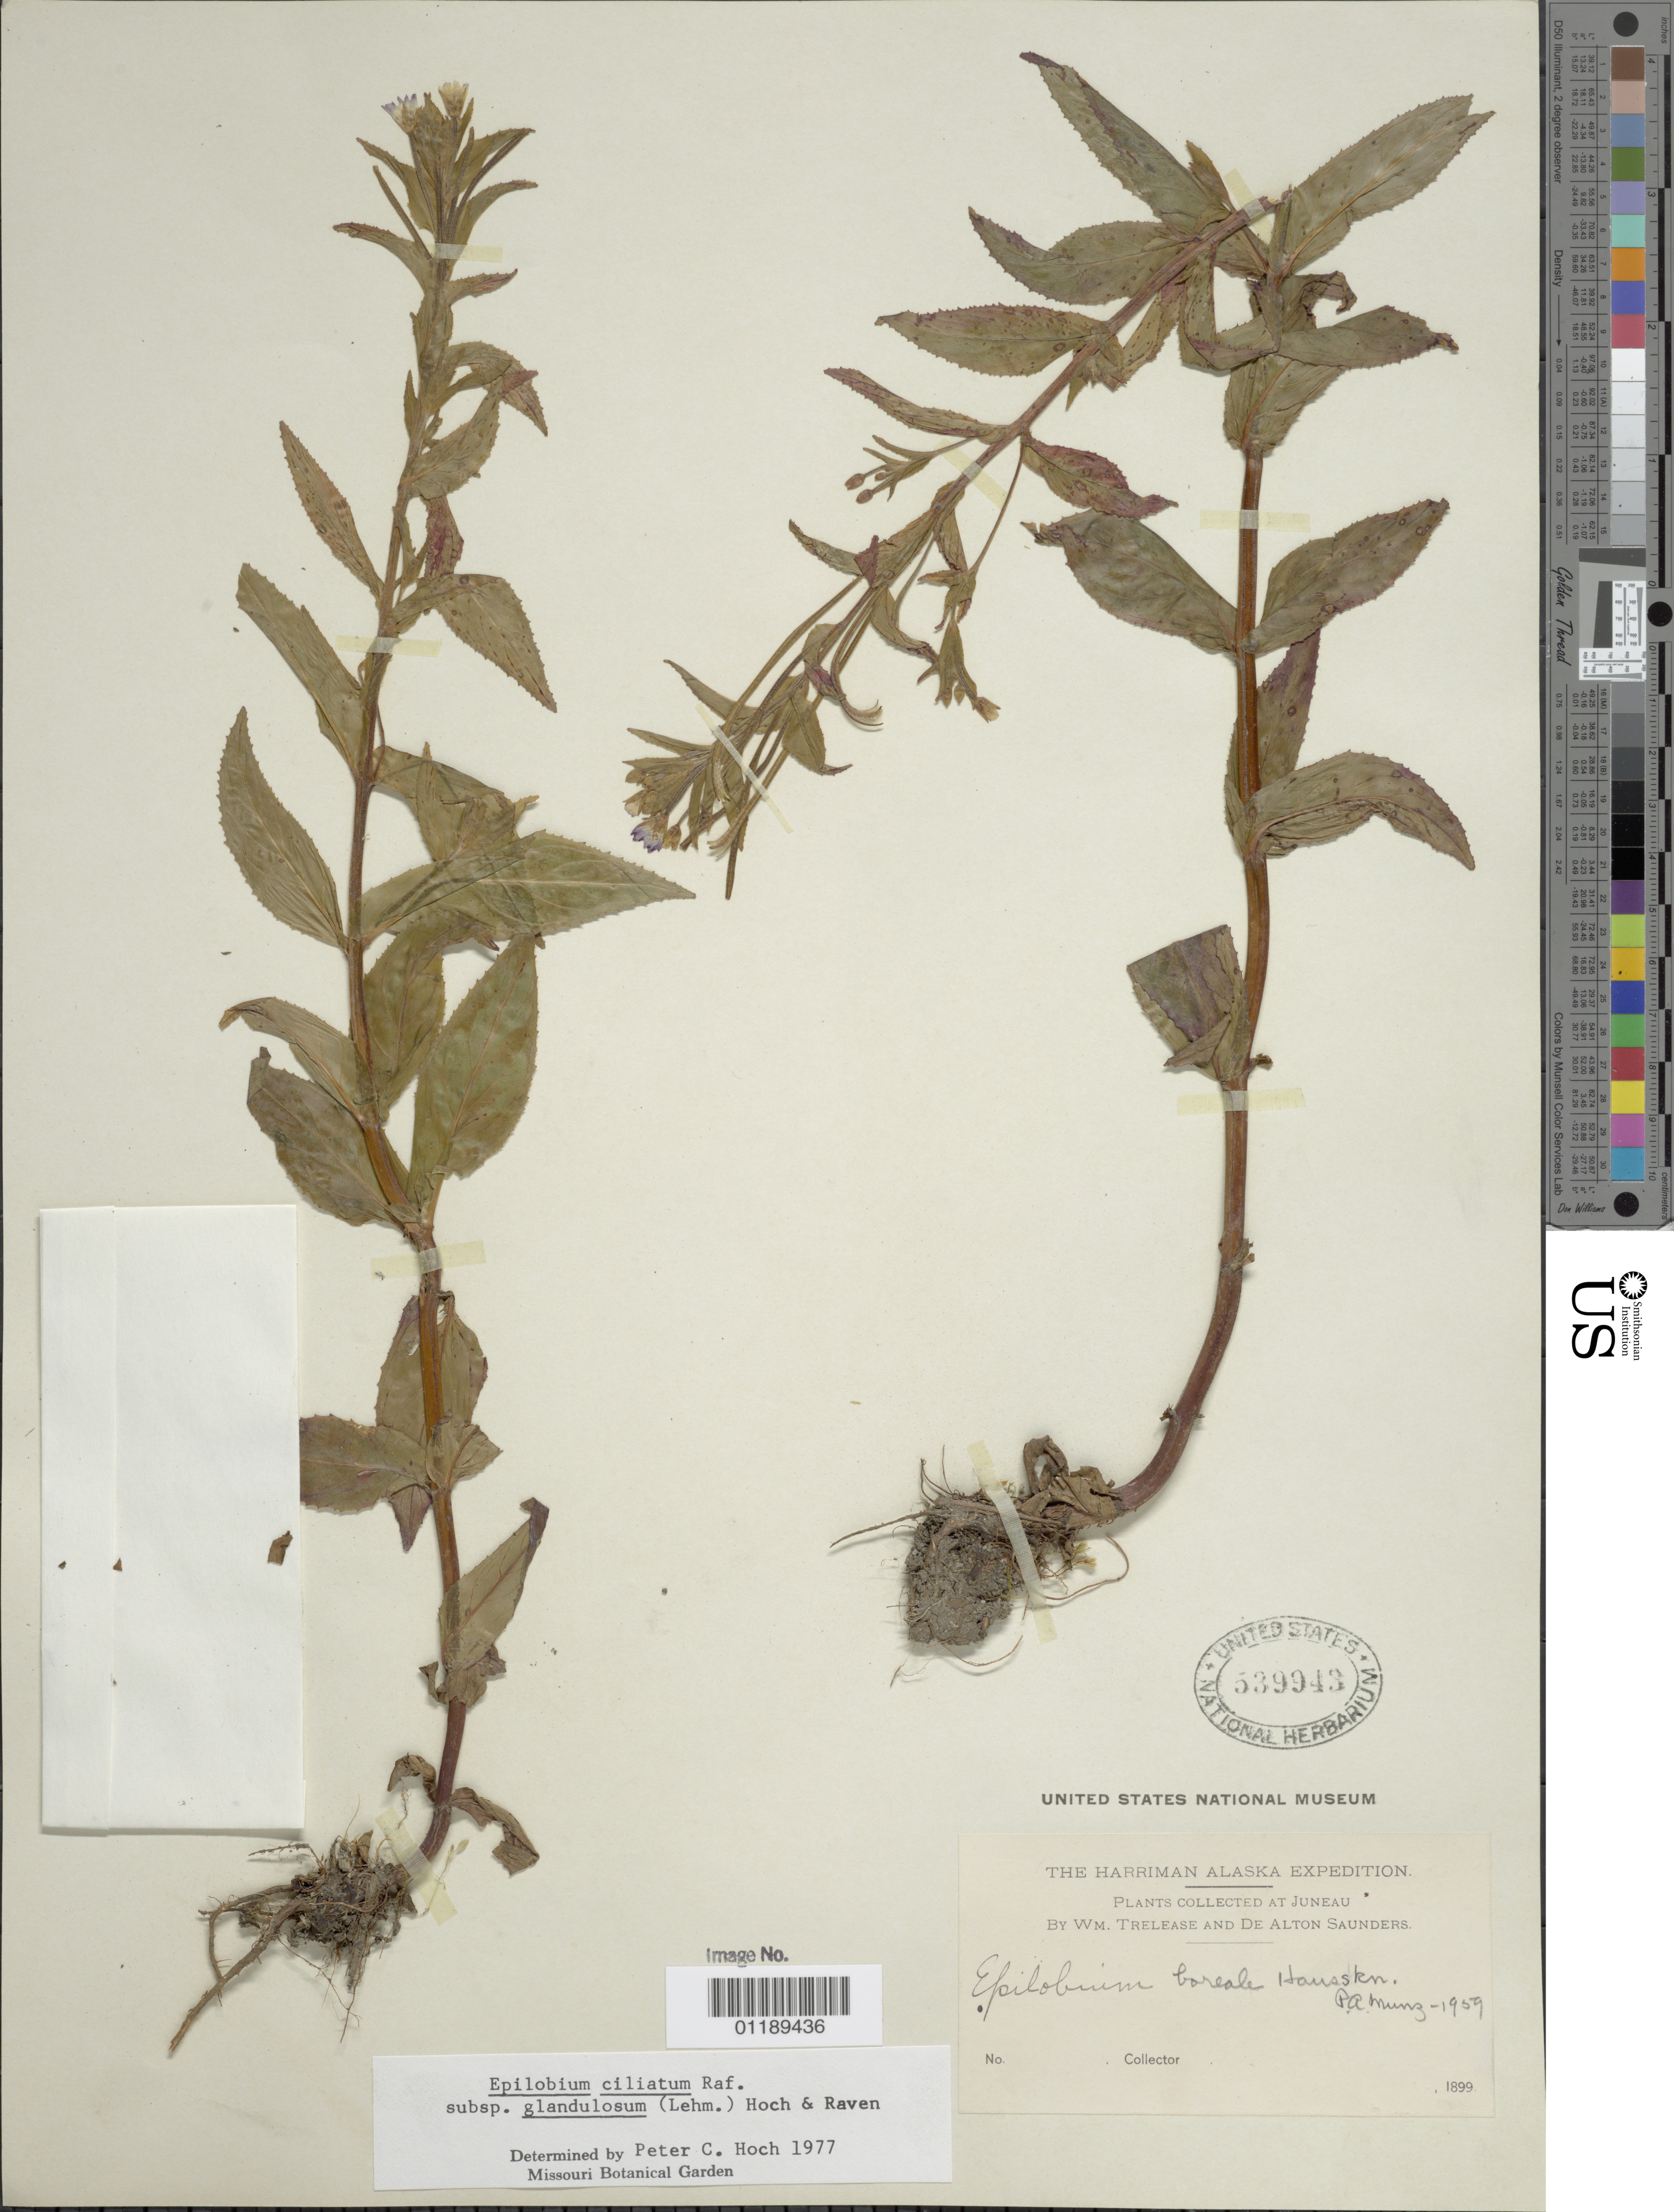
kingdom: Plantae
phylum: Tracheophyta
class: Magnoliopsida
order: Myrtales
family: Onagraceae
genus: Epilobium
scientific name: Epilobium ciliatum subsp. glandulosum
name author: (Lehm.) Hoch & P.H. Raven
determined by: Hoch, P. C.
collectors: W. Trelease & D. Saunders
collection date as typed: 1899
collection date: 1899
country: United States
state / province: Alaska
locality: Juneau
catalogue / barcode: US 539943